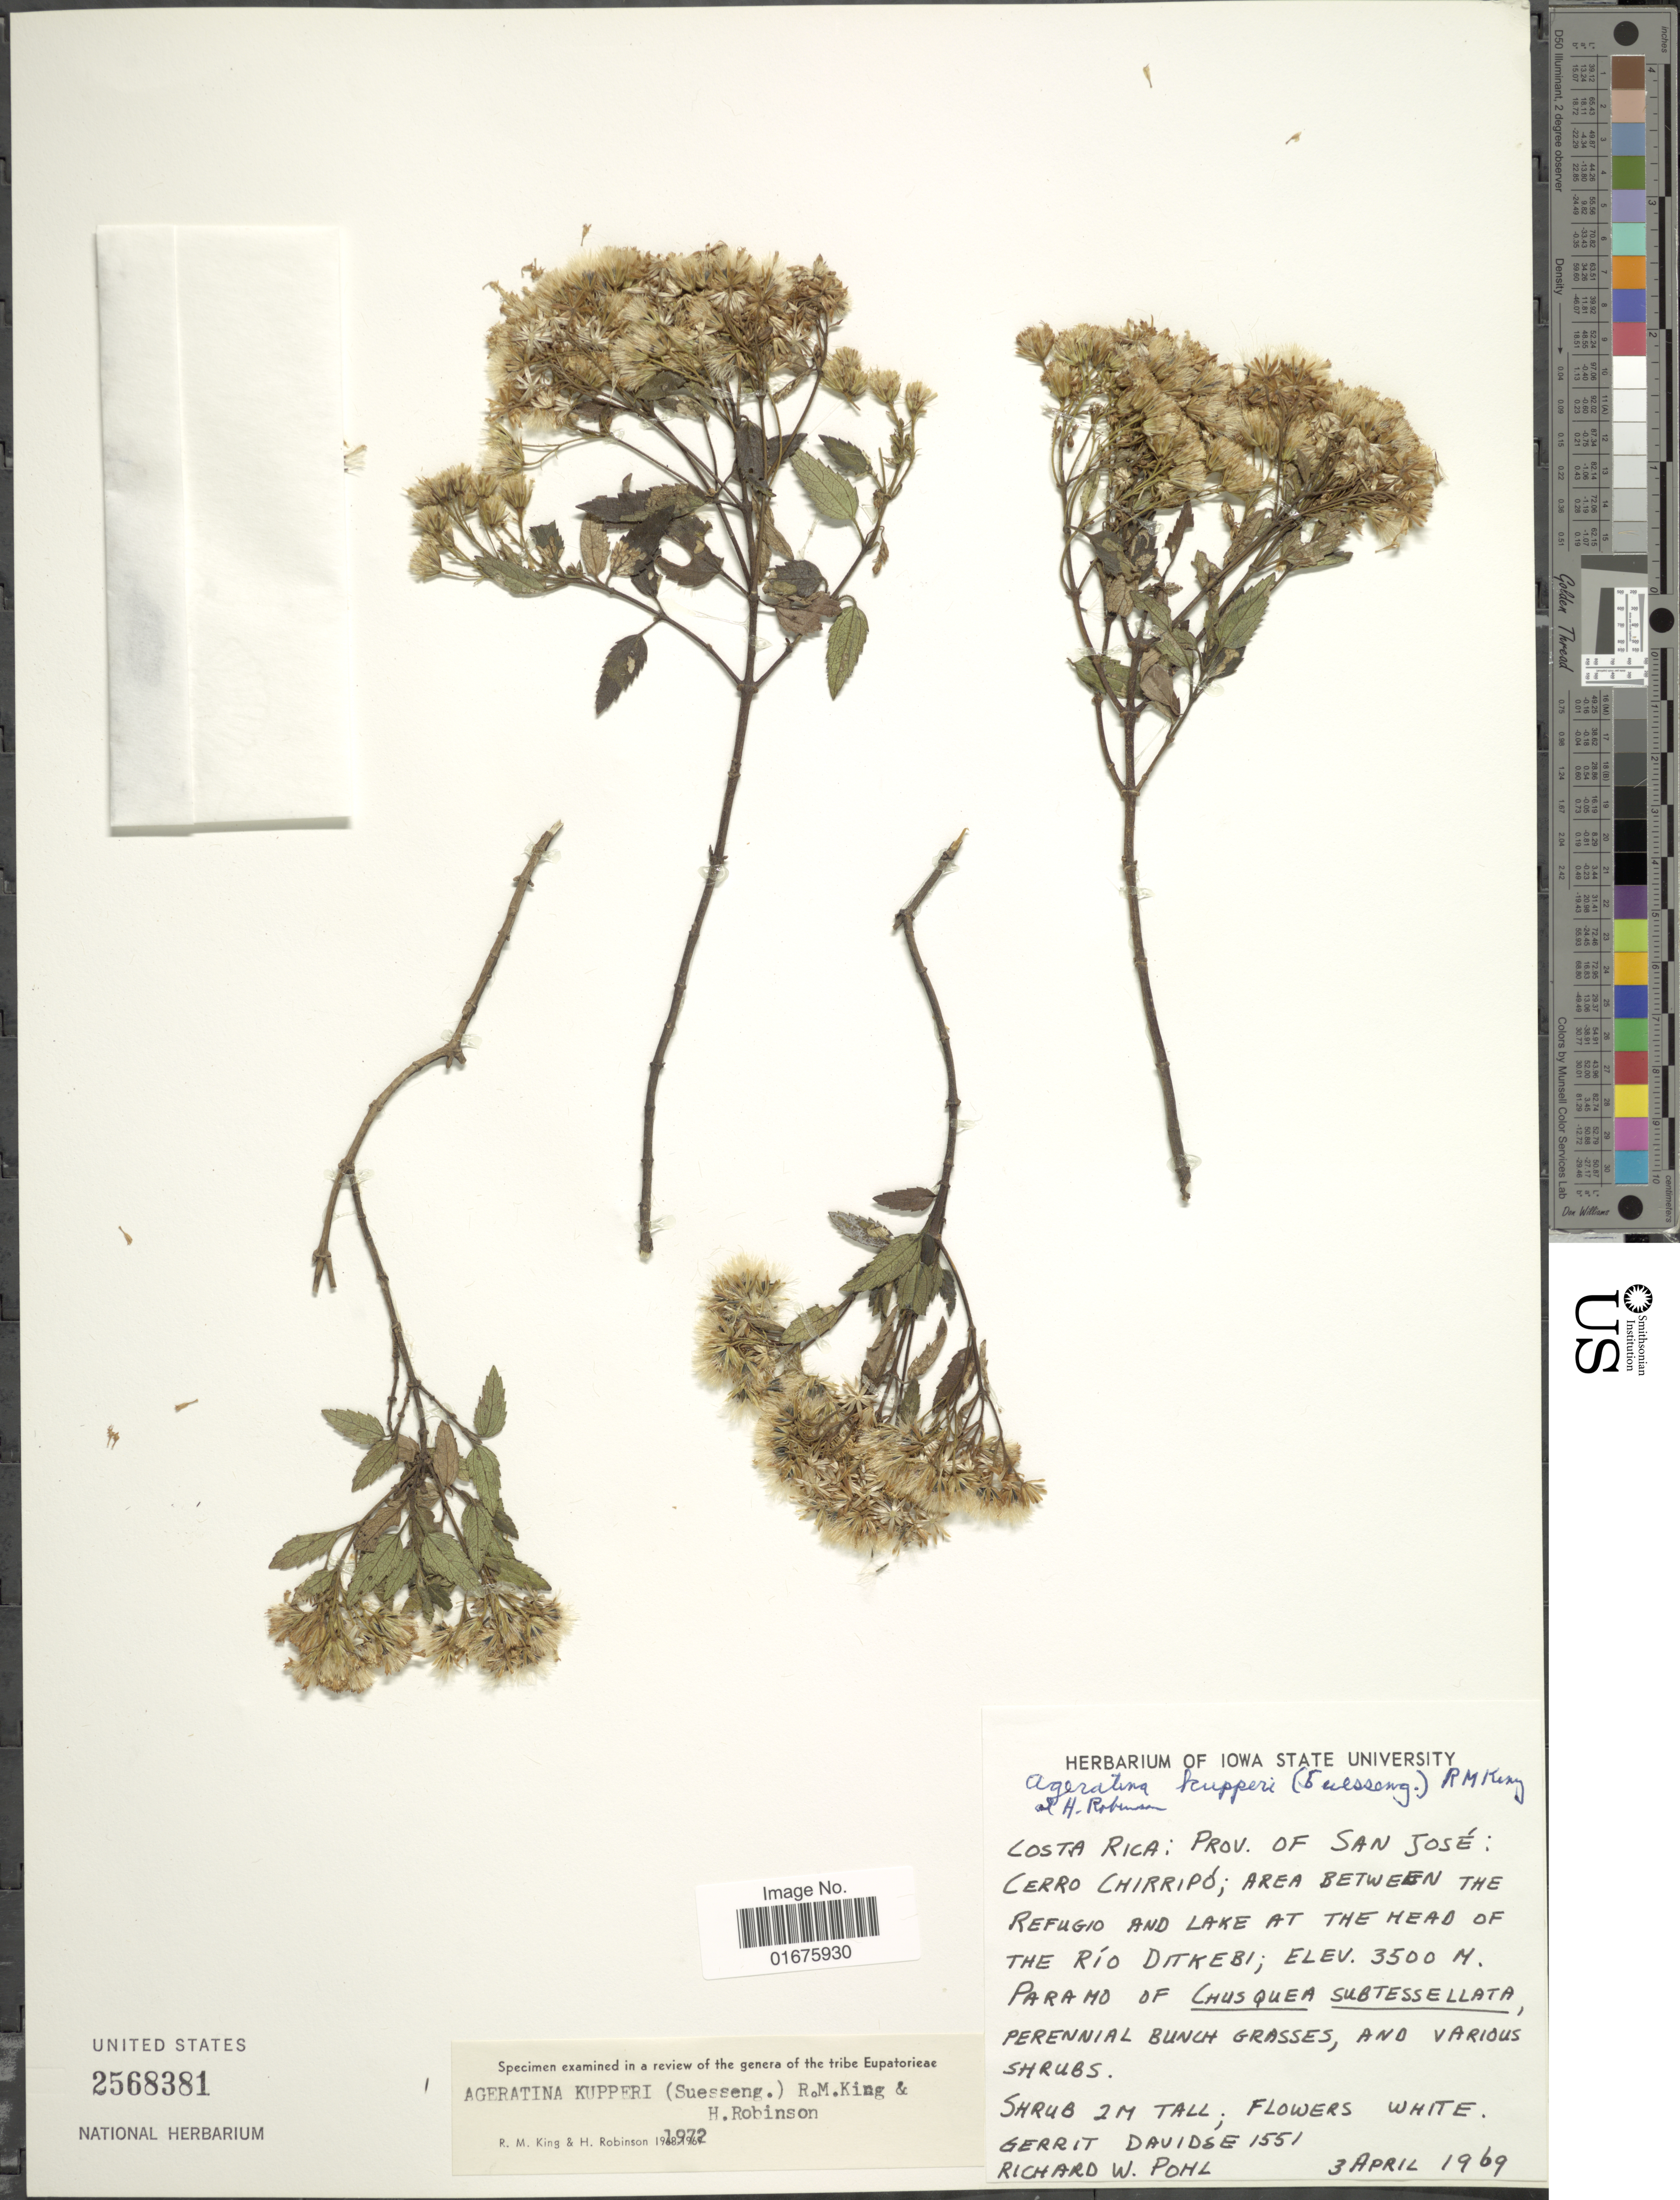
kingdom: Plantae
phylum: Tracheophyta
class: Magnoliopsida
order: Asterales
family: Asteraceae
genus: Ageratina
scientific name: Ageratina kupperi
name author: (Suess.) R.M. King & H. Rob.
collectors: G. Davidse & R. W. Pohl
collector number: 1551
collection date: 1969-04-03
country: Costa Rica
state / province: San José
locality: Cerro Chirripó, area between the Refugio and lake at the head of the Río Ditkebi.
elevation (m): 3500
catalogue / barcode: US 2568381